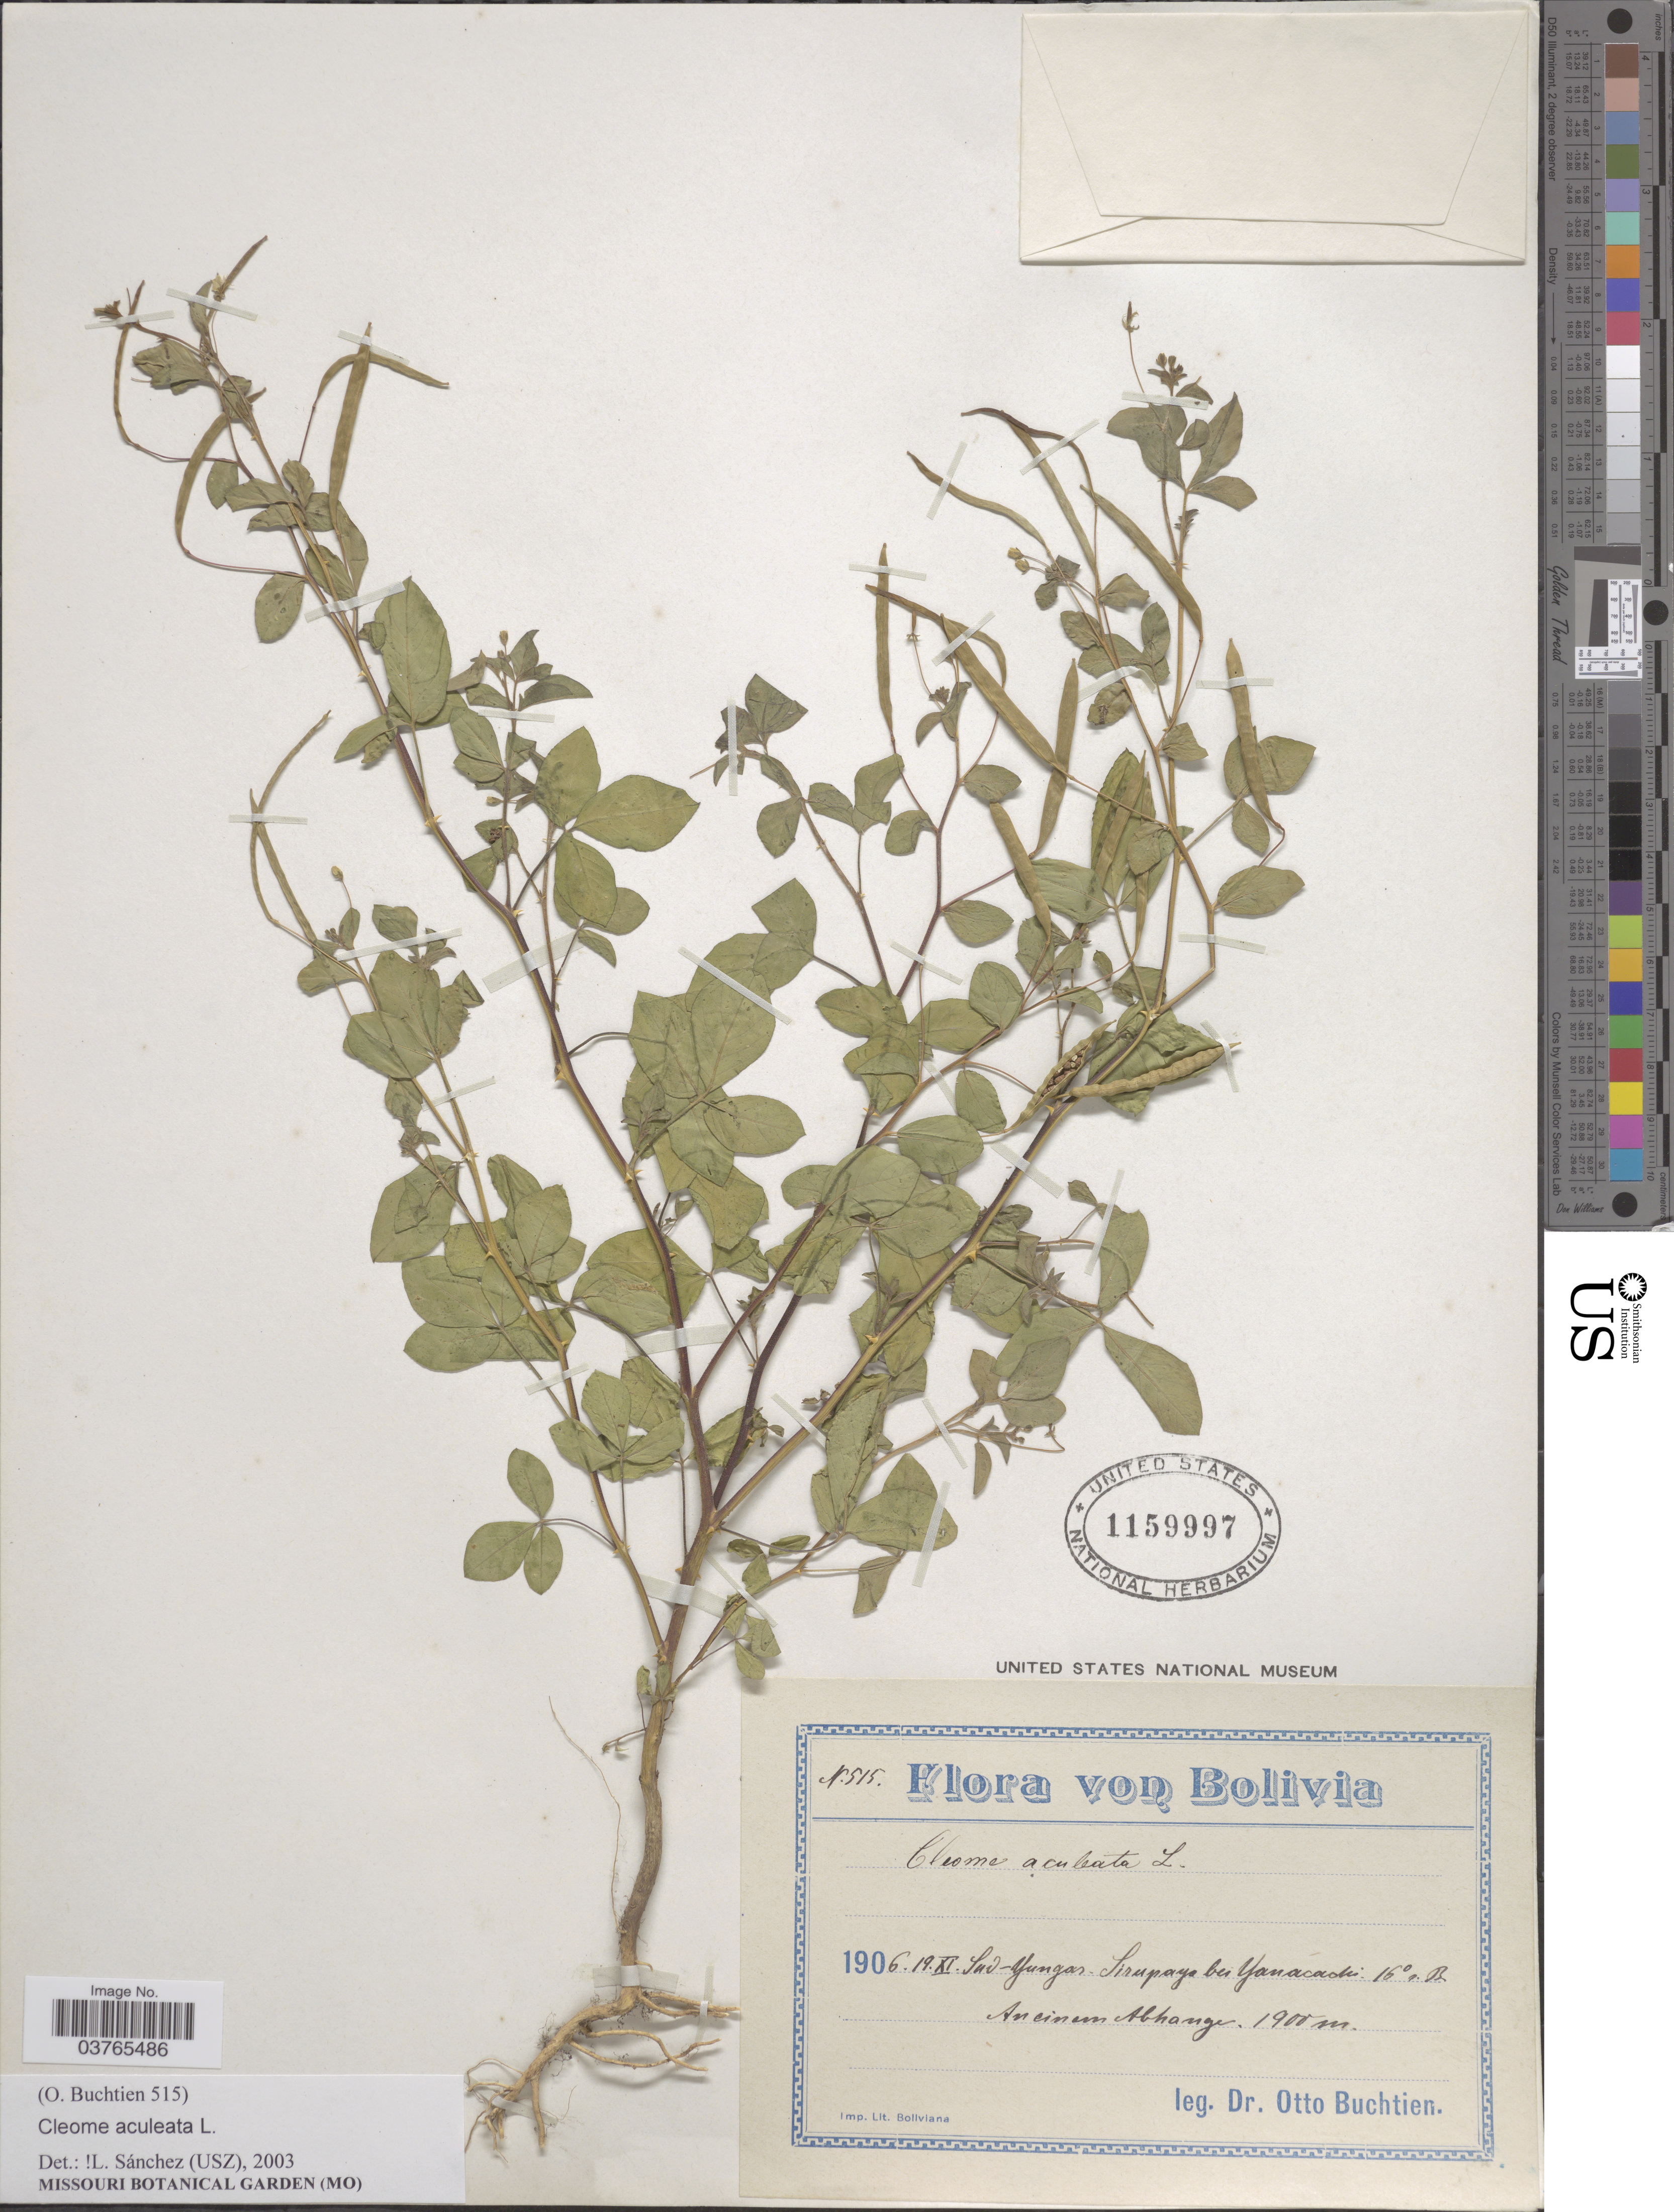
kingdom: Plantae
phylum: Tracheophyta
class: Magnoliopsida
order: Brassicales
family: Cleomaceae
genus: Tarenaya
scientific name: Tarenaya aculeata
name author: (L.) Soares Neto & Roalson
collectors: O. Buchtien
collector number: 515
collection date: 1906-11-19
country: Bolivia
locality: Sud-Yungas. Sirupaya bei Yanacadi: 16° B. An einem Abhange.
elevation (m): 1900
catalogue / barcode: US 1159997